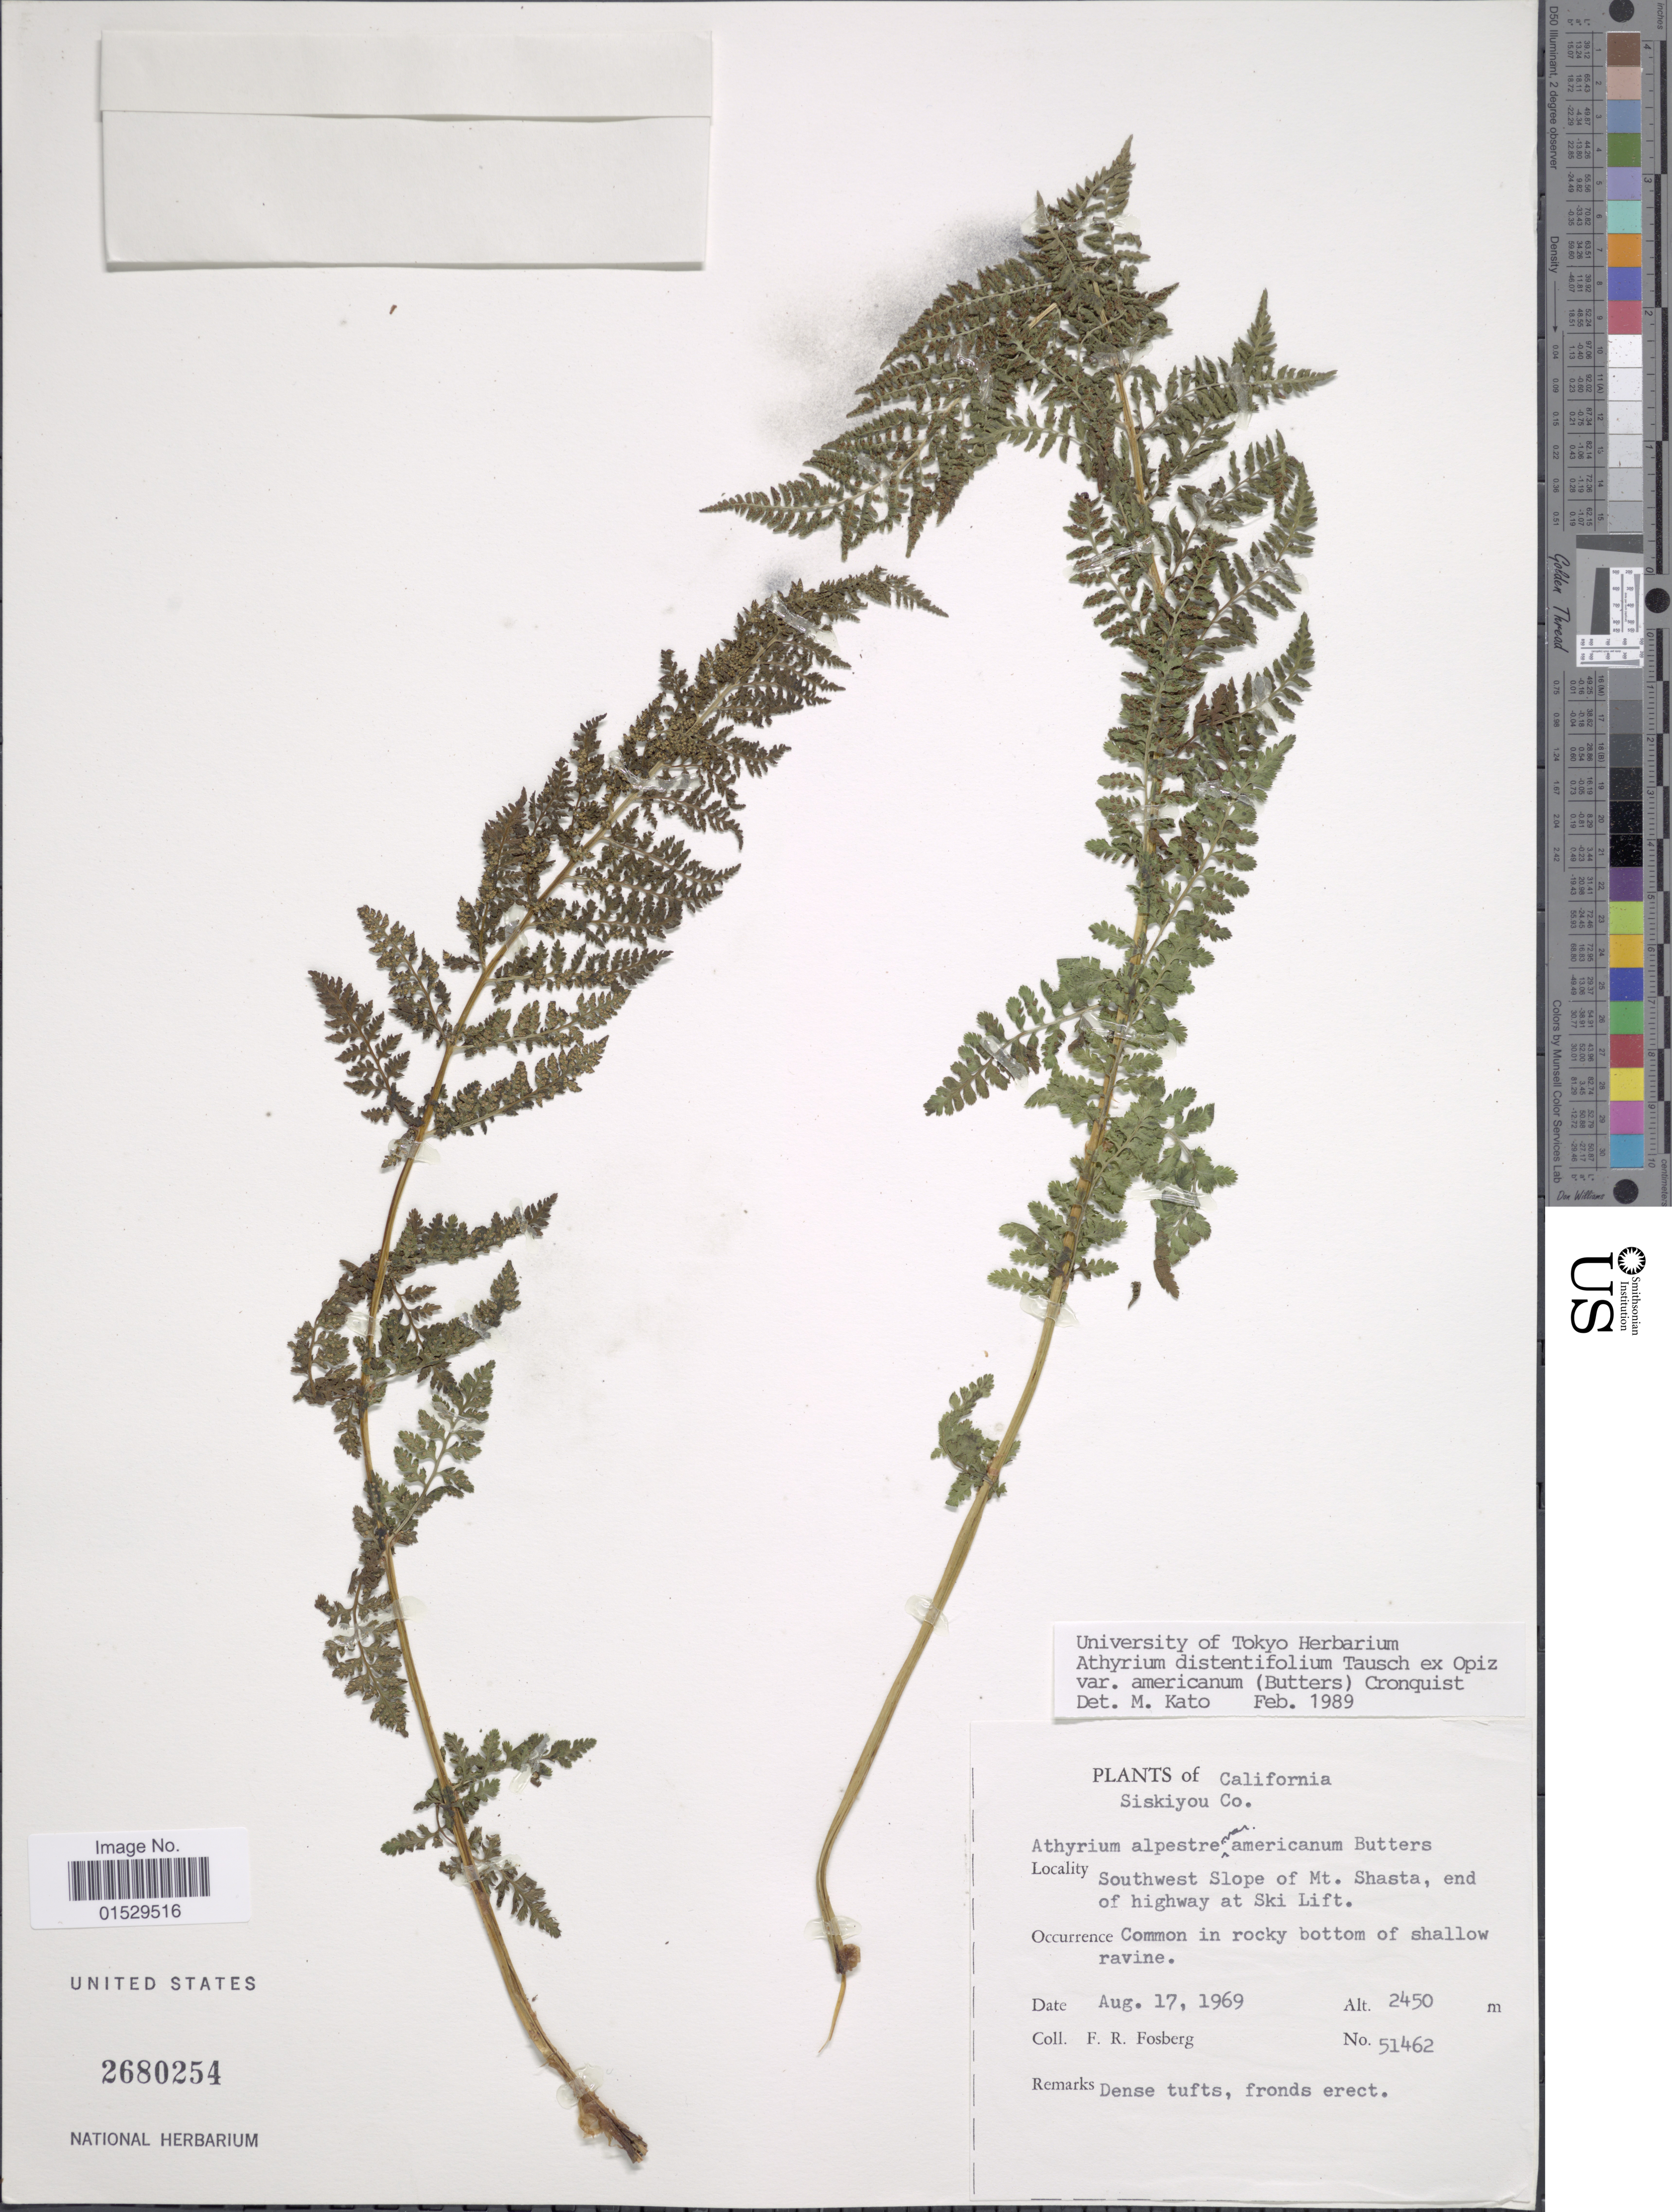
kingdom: Plantae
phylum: Tracheophyta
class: Polypodiopsida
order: Polypodiales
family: Athyriaceae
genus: Athyrium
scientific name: Athyrium distentifolilum subsp. americanum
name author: (Butters) Hultén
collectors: F. R. Fosberg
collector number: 51462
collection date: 1969-08-17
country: United States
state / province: California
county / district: Siskiyou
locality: Siskiyou Co., southwest slope of Mt. Shasta, end of highway at Ski Lift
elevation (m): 2450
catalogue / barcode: US 2680254